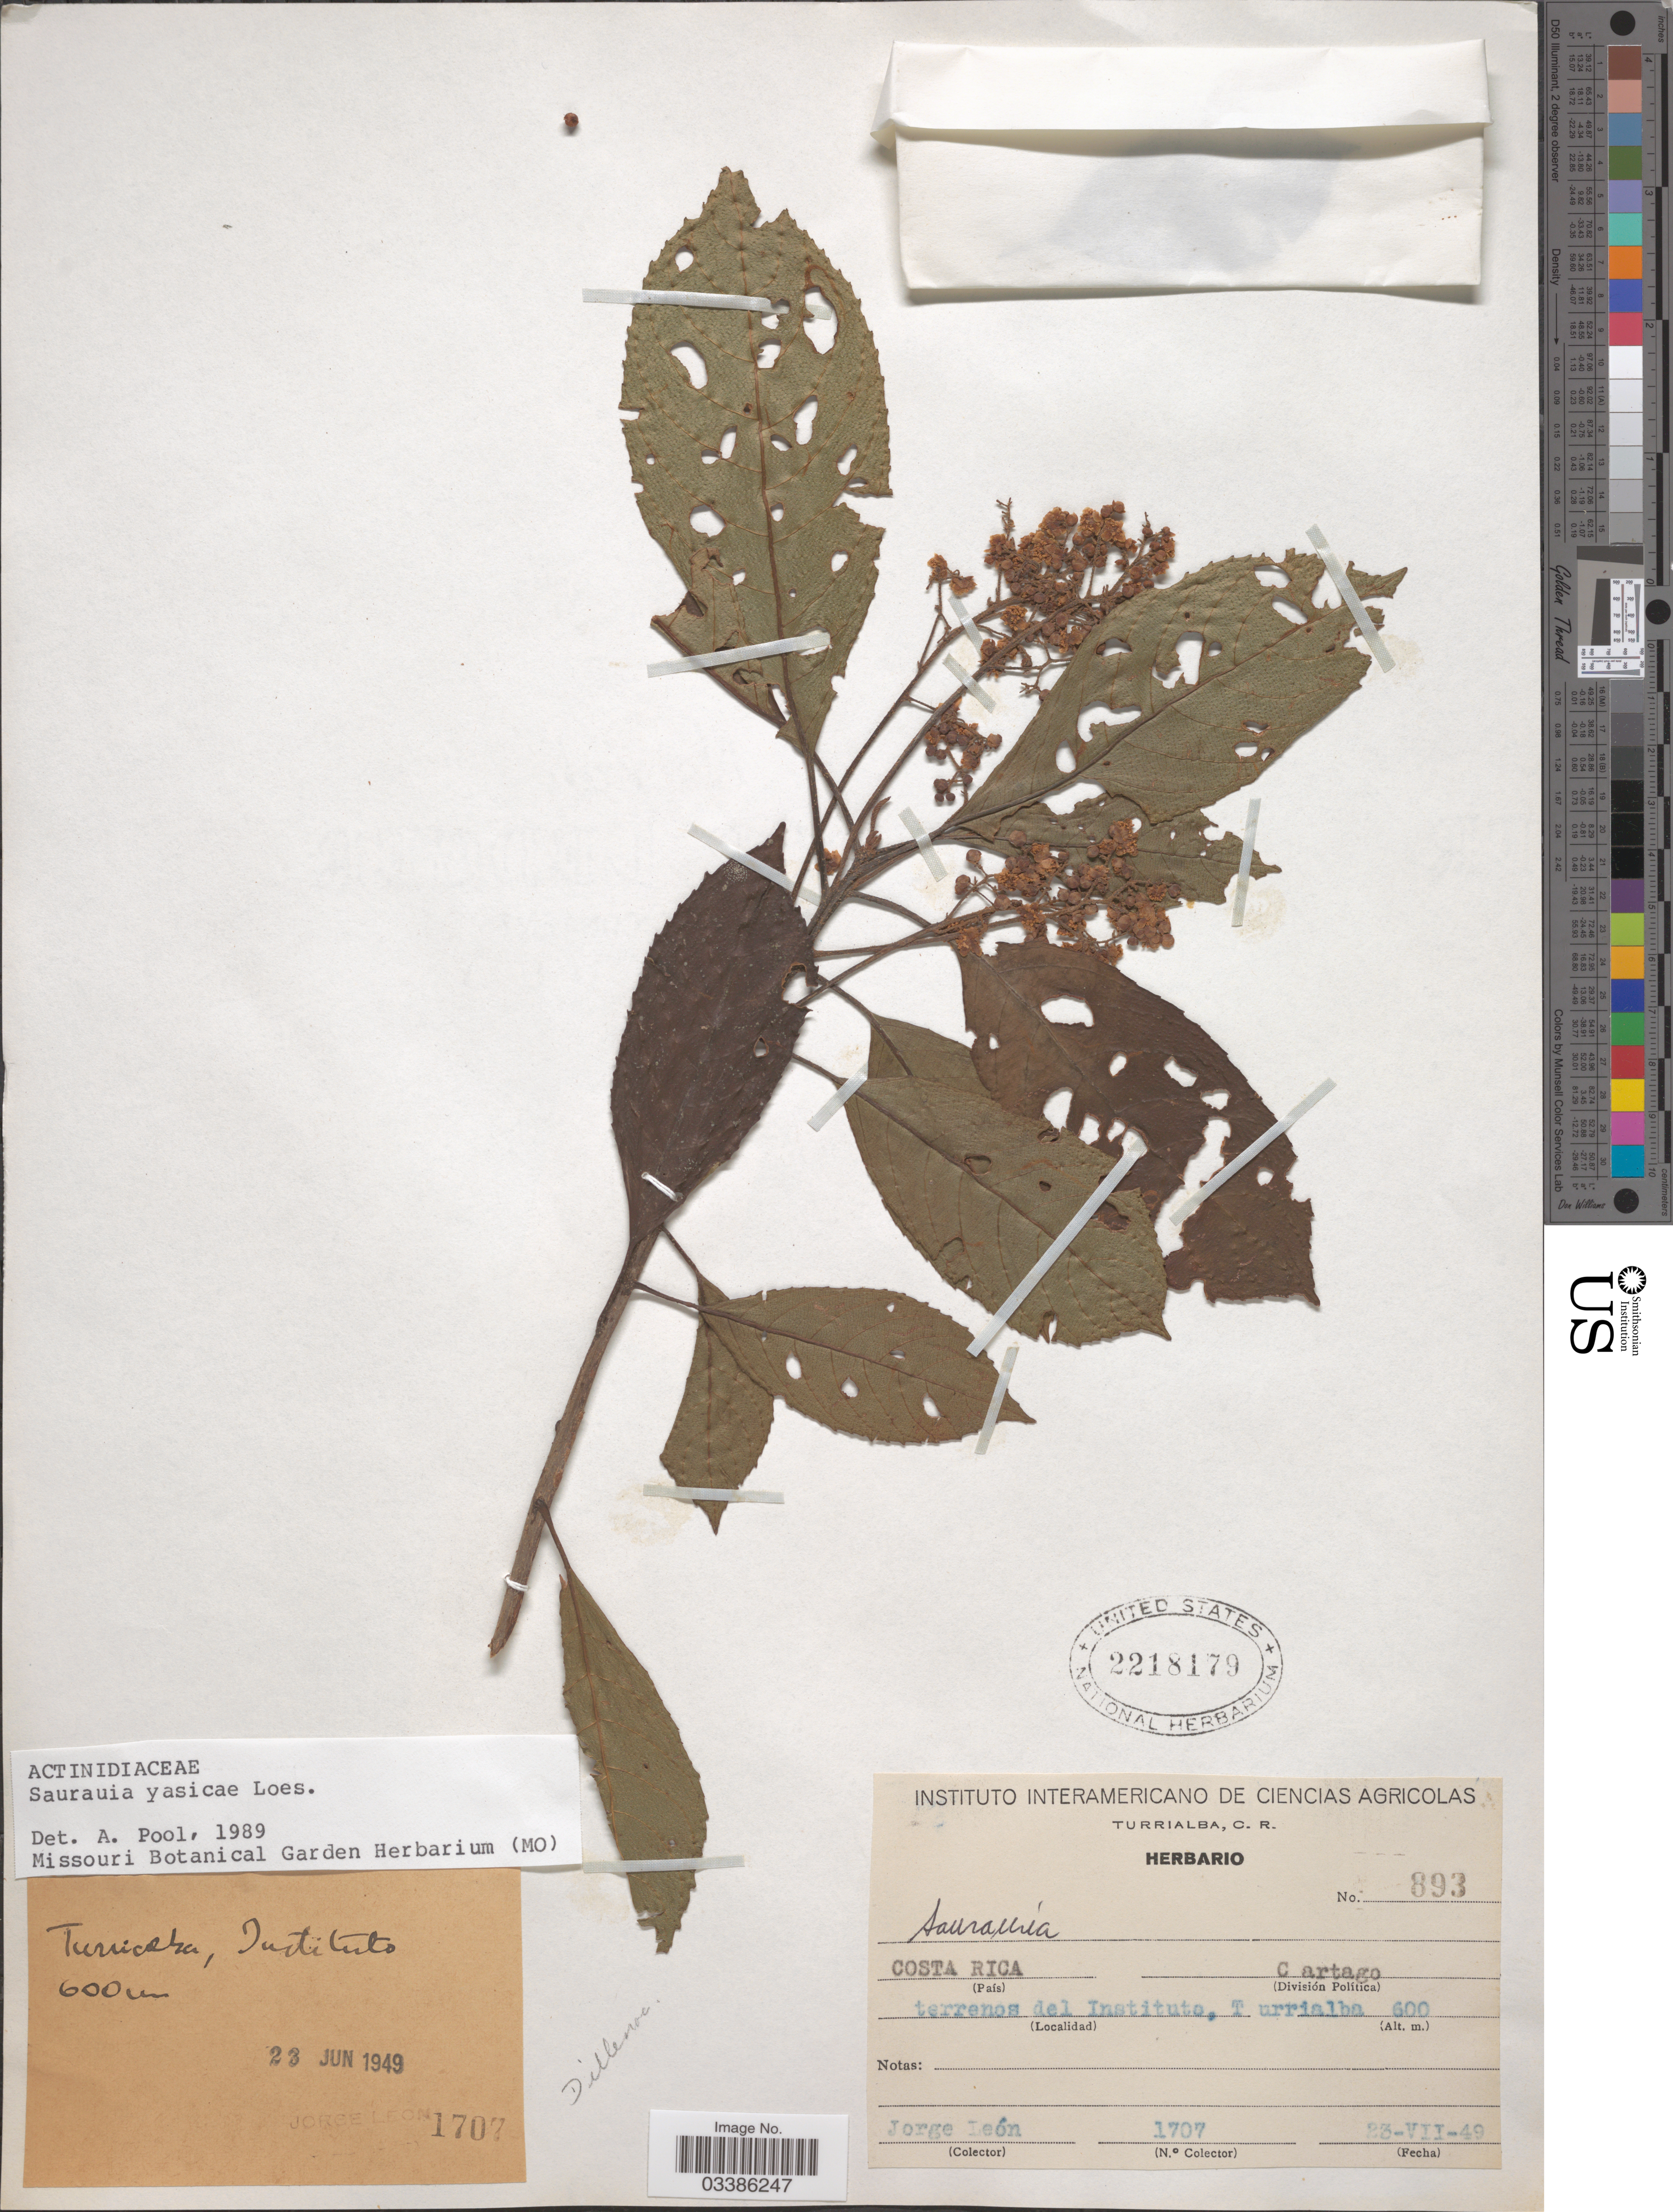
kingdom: Plantae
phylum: Tracheophyta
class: Magnoliopsida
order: Ericales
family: Actinidiaceae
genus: Saurauia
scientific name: Saurauia yasicae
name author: Loes.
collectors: J. León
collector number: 1707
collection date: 1949-07-23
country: Costa Rica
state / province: Cartago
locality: Terrenos del Instituto, Turrialba.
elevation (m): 600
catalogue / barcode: US 2218179